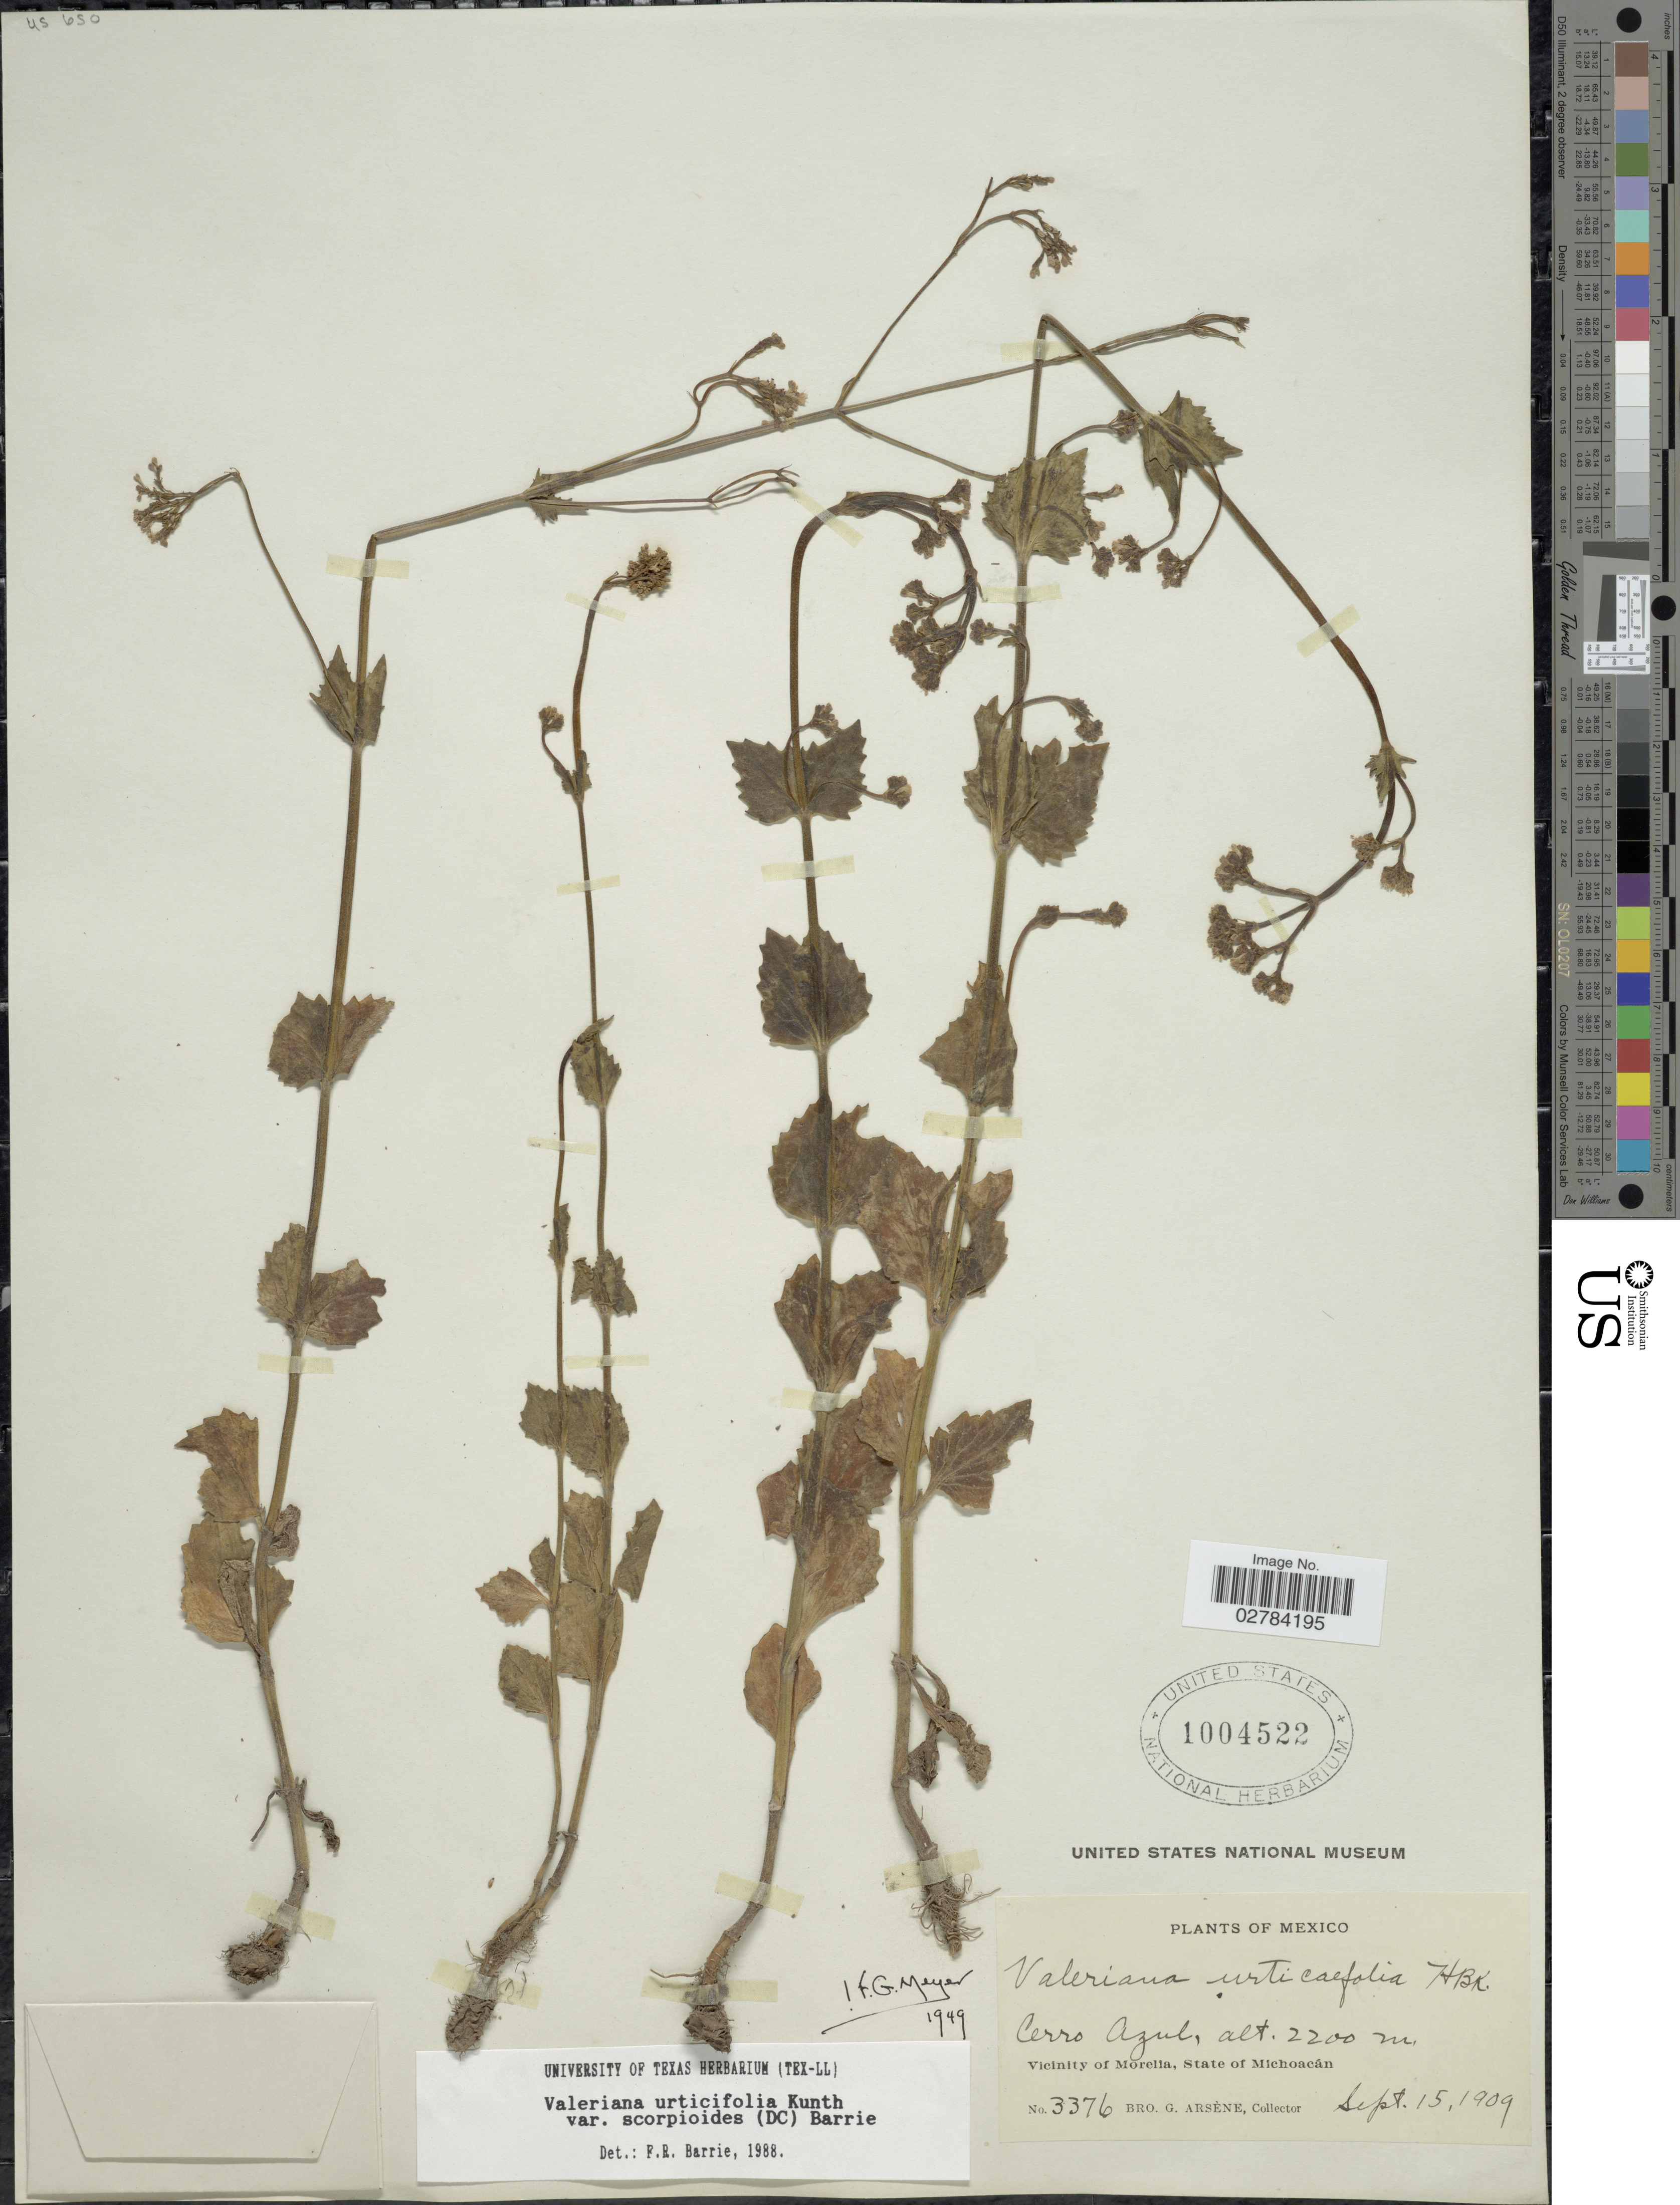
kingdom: Plantae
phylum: Tracheophyta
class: Magnoliopsida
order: Dipsacales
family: Caprifoliaceae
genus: Valeriana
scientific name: Valeriana urticifolia var. scorpioides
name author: (DC.) Barrie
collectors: Bro. G. Arsène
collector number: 3376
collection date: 1909-09-15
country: Mexico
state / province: Michoacán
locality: Cerro Azul, Vicinity of Morelia.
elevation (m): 2200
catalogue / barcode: US 1004522